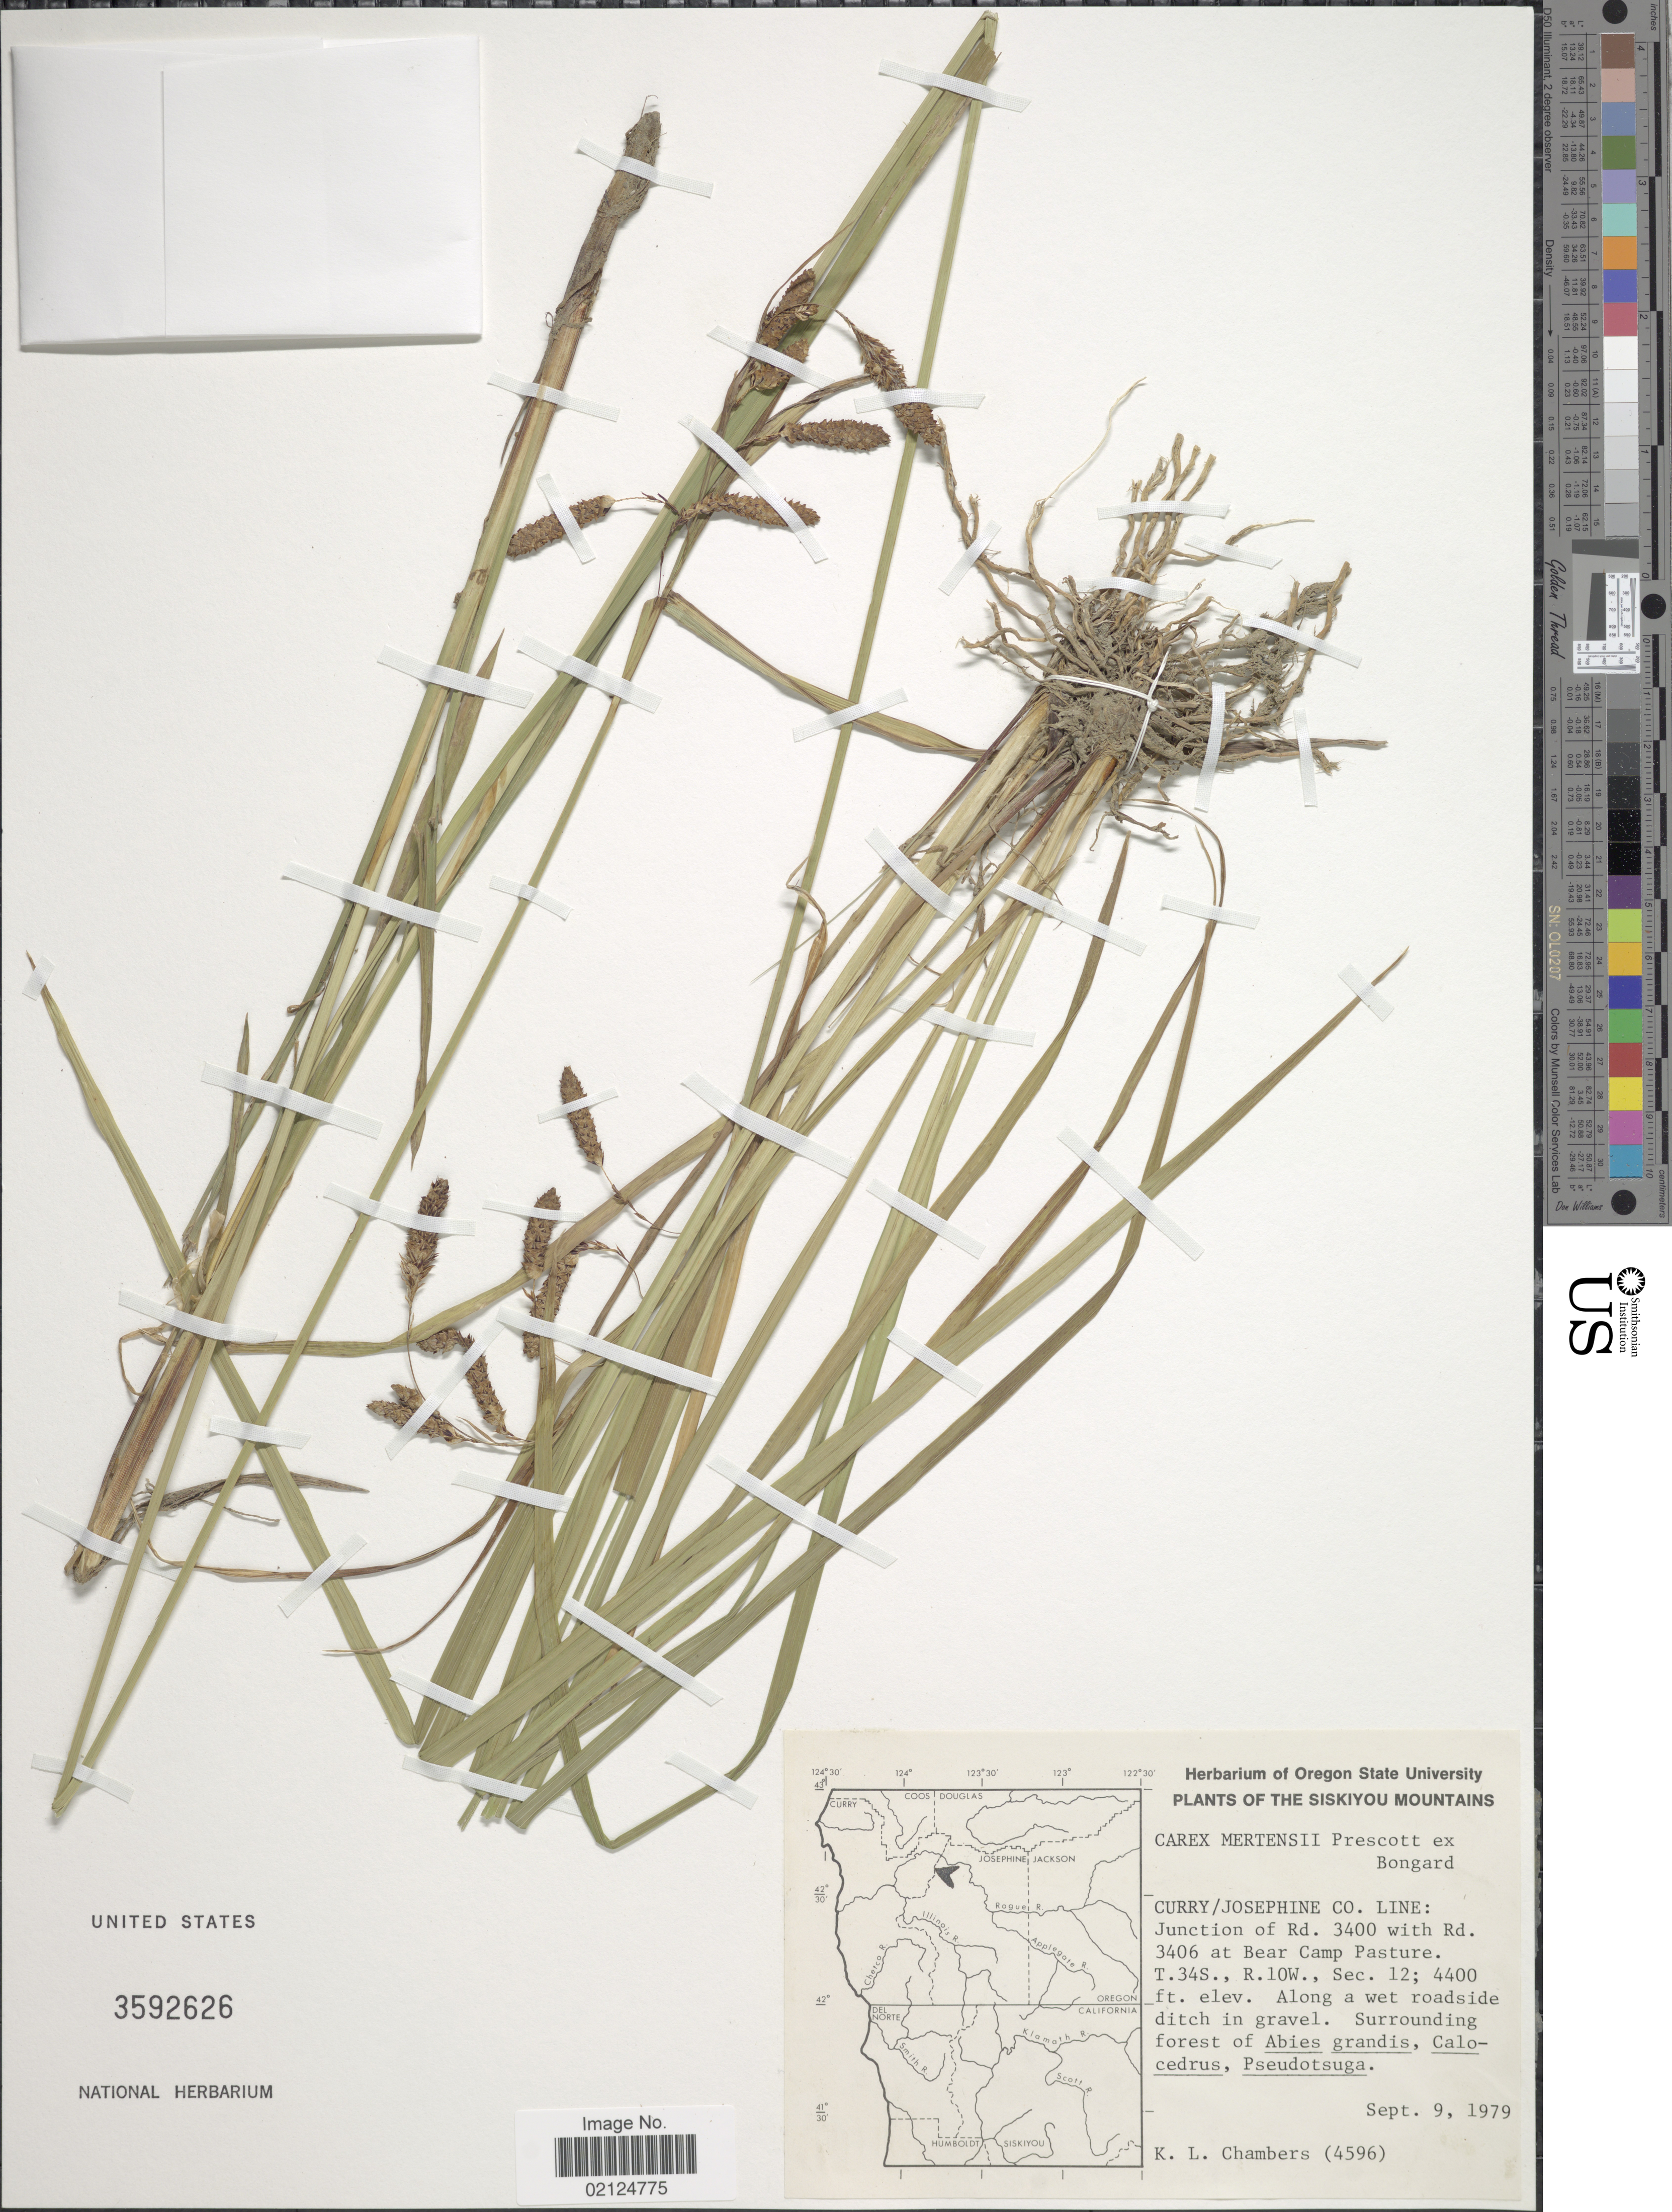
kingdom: Plantae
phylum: Tracheophyta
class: Liliopsida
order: Poales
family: Cyperaceae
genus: Carex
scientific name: Carex mertensii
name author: J.D. Prescott ex Bong.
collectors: K. Chambers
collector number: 4596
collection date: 1979-09-09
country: United States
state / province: California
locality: Siskiyou Mountains, Curry/Josephine Co. Line: Junction of Rd. 3400 with Rd. 3406 at Bear Camp Pasture. T.34., R.10W., Sec. 12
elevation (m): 1341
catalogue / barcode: US 3592626